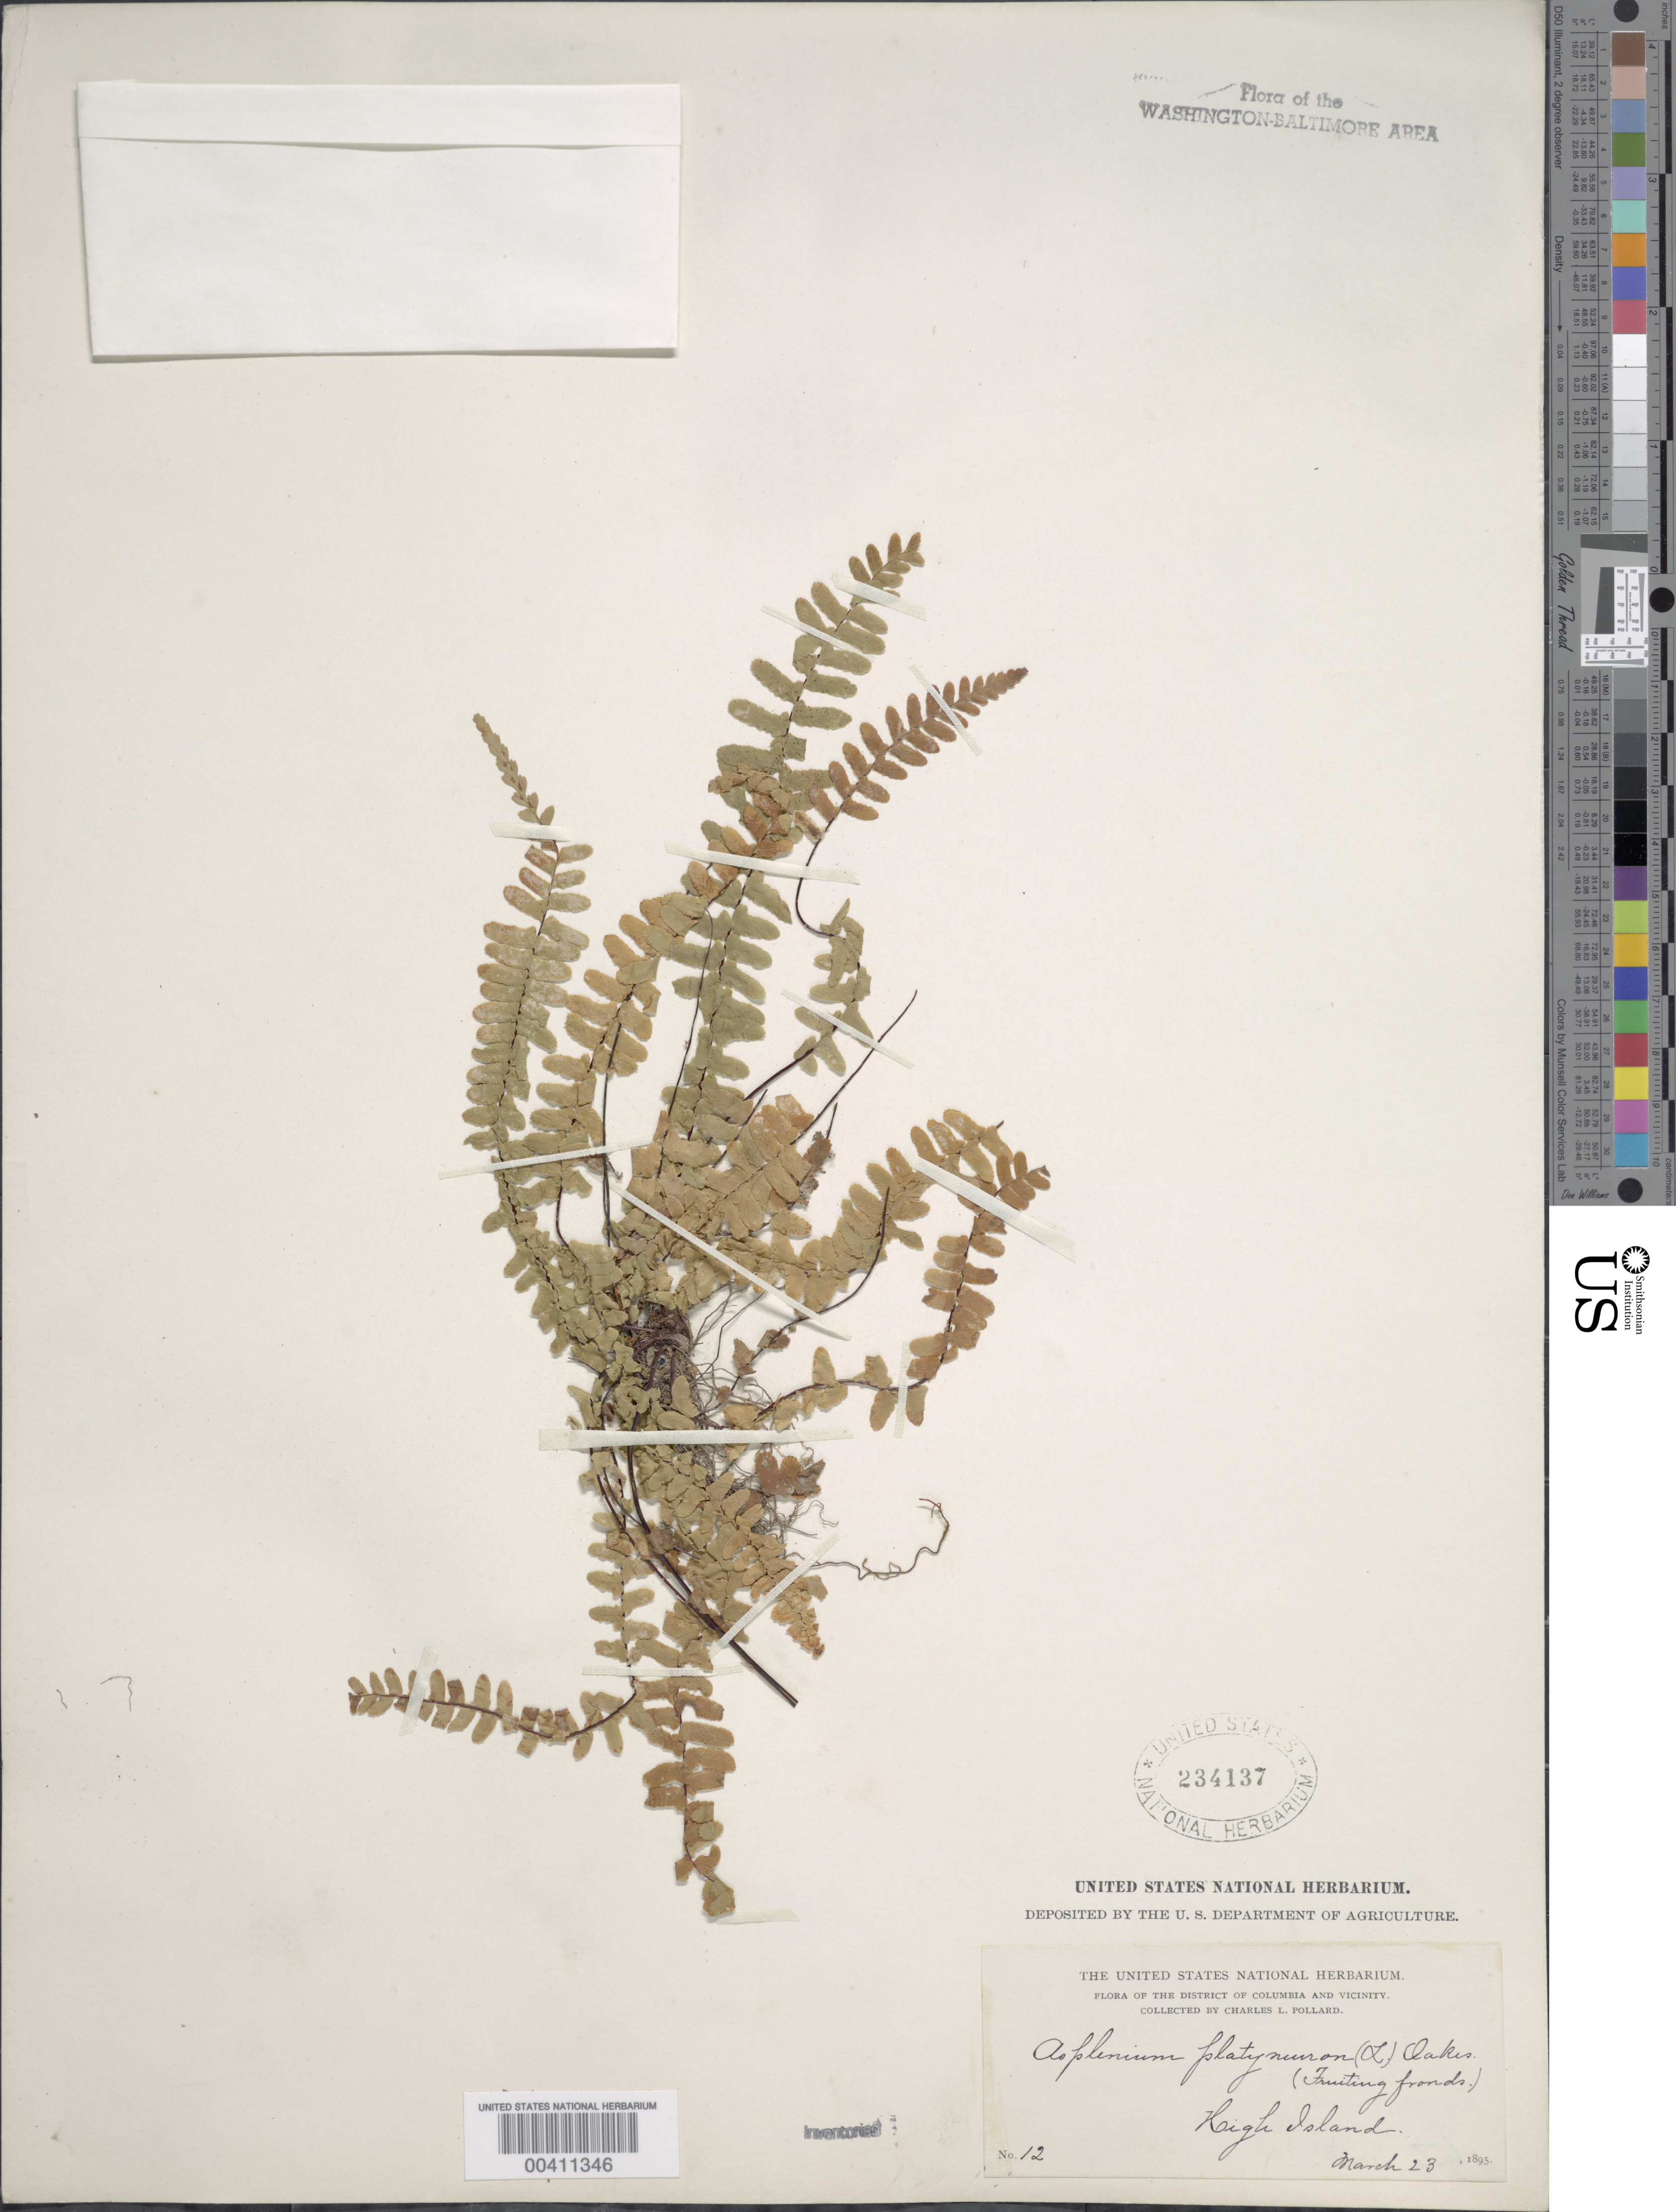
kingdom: Plantae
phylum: Tracheophyta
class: Polypodiopsida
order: Polypodiales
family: Aspleniaceae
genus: Asplenium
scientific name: Asplenium platyneuron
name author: (L.) Britton, Stearns & Poggenb.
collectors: C. L. Pollard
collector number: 12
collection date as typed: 23 Mar 1895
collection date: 1895-03-23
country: United States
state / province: Maryland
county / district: Montgomery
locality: High Island C. & O. Canal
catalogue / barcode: US 234137